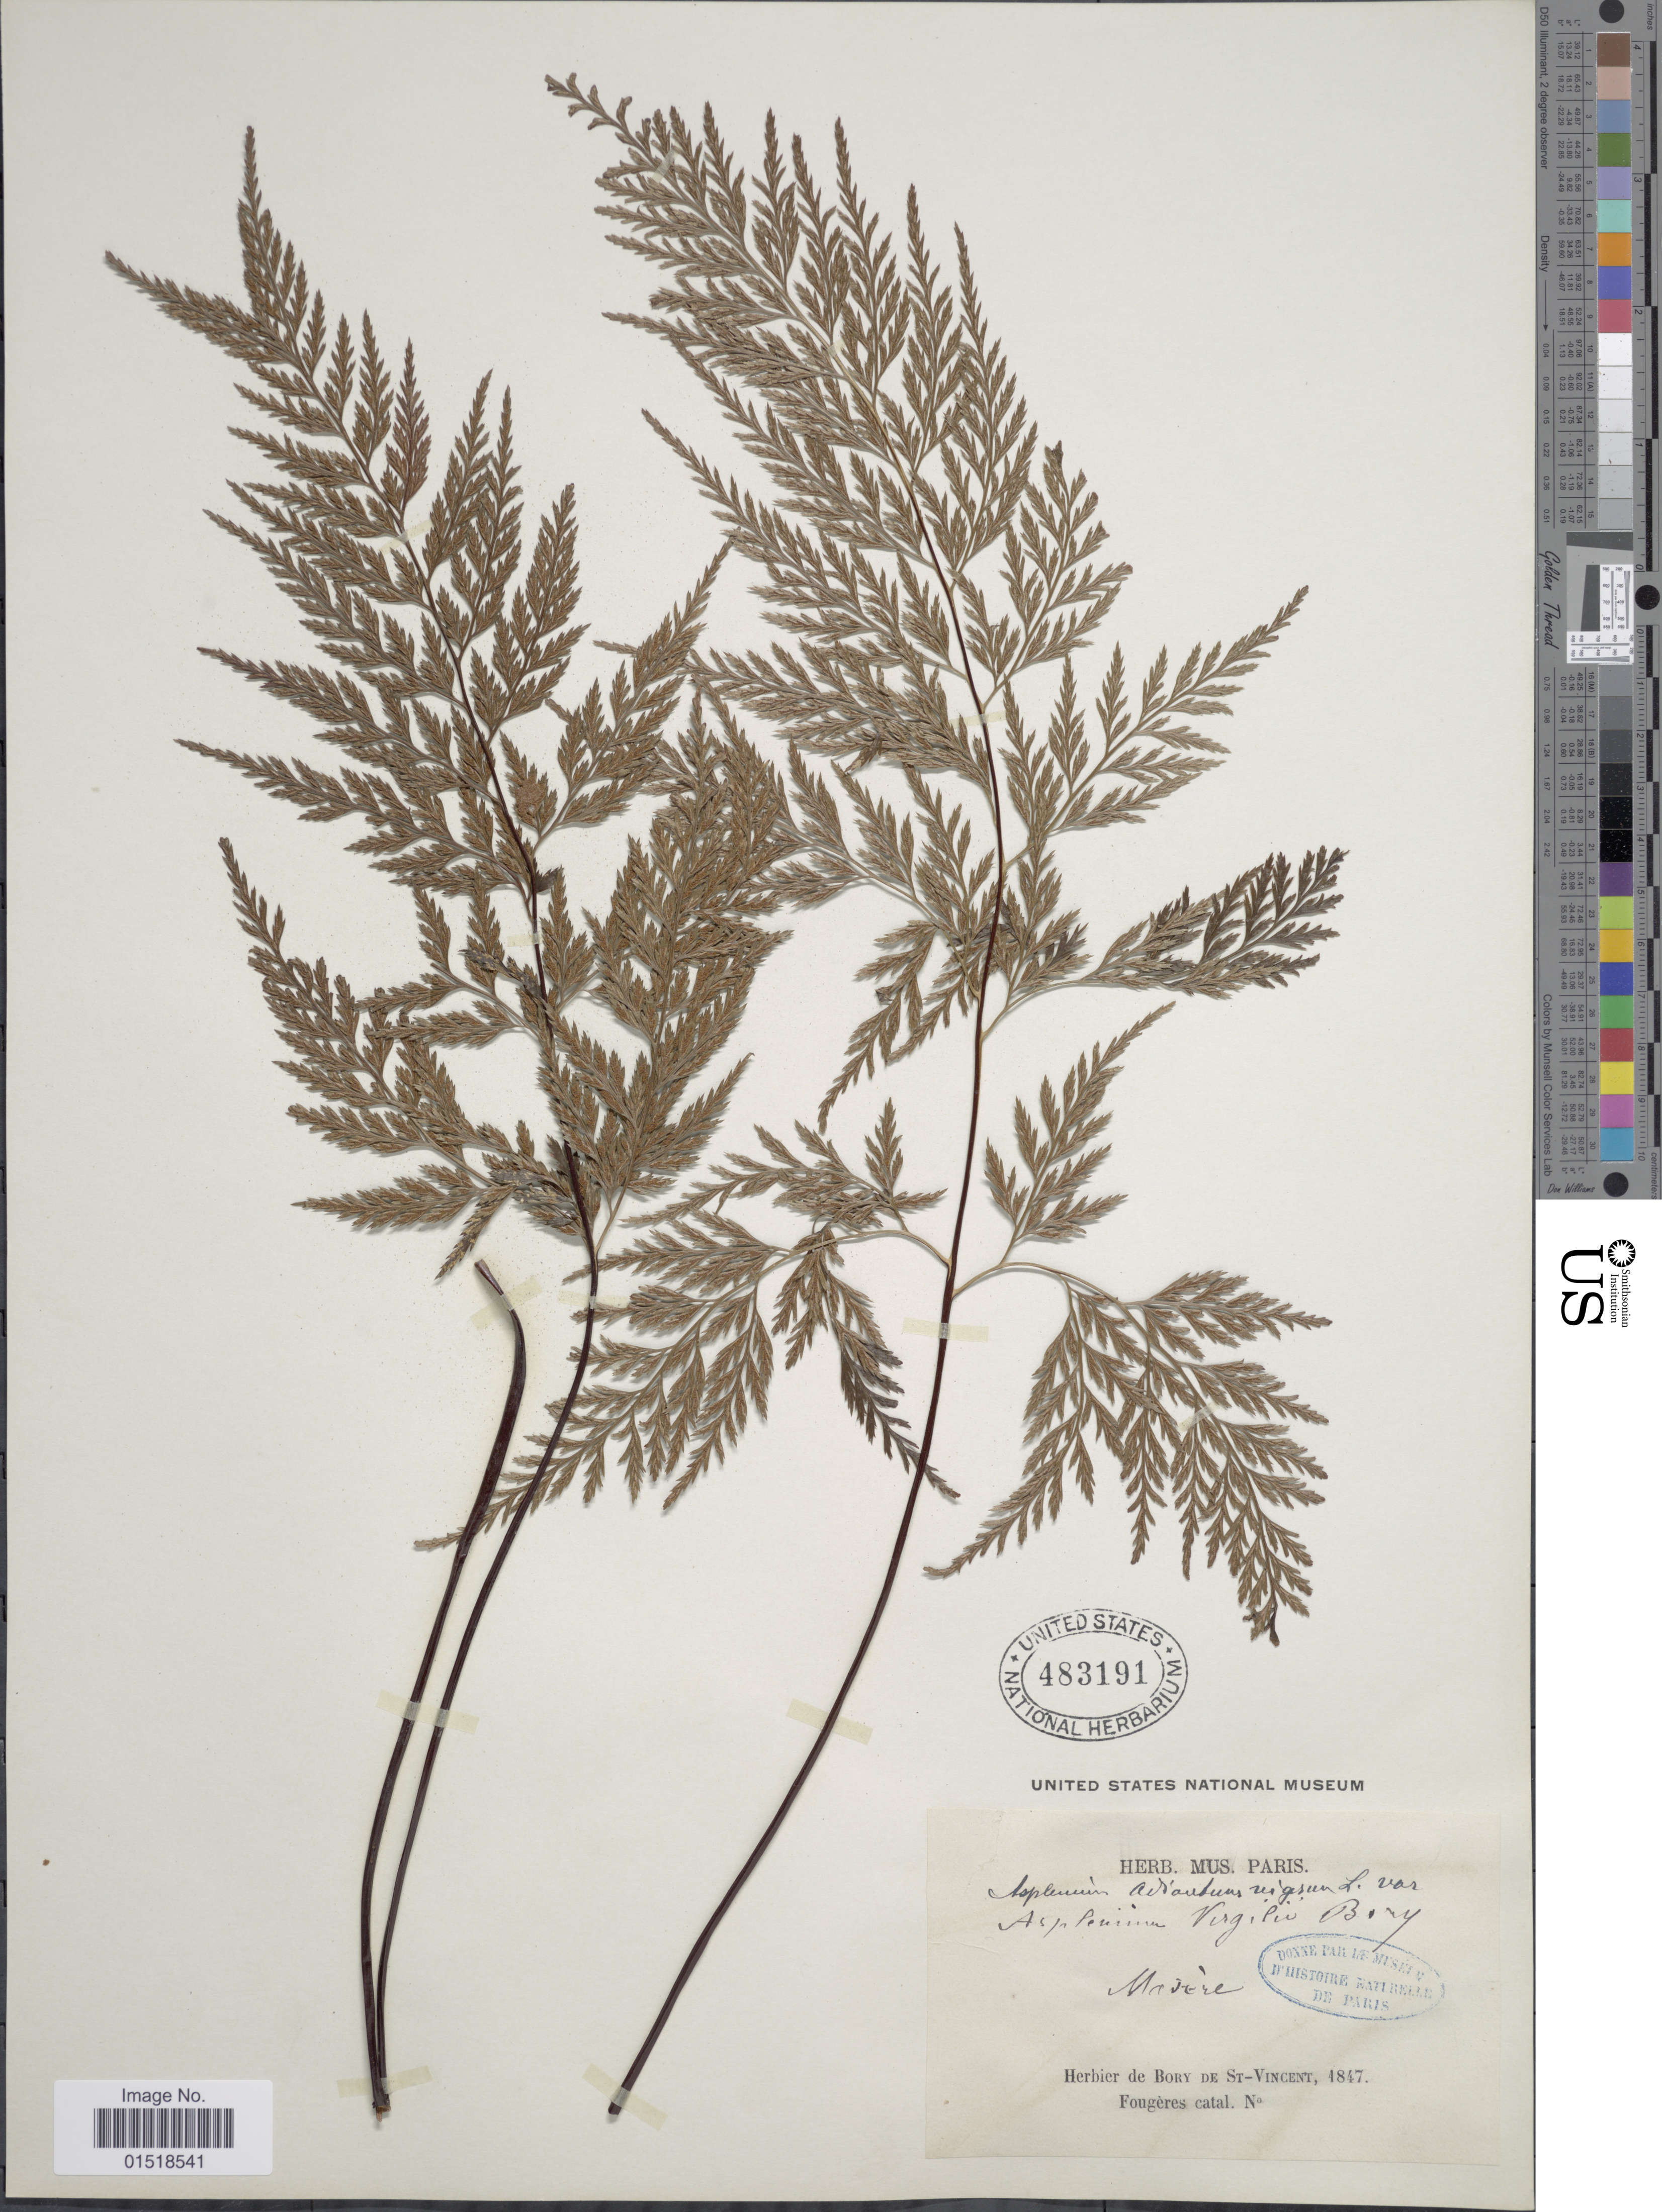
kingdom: Plantae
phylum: Tracheophyta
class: Polypodiopsida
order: Polypodiales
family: Aspleniaceae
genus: Asplenium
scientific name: Asplenium adiantum-nigrum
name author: L.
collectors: Bory de St. Vincent, J. (herbarium)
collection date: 1847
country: Portugal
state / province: Madeira (Aut. Reg.)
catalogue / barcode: US 483191